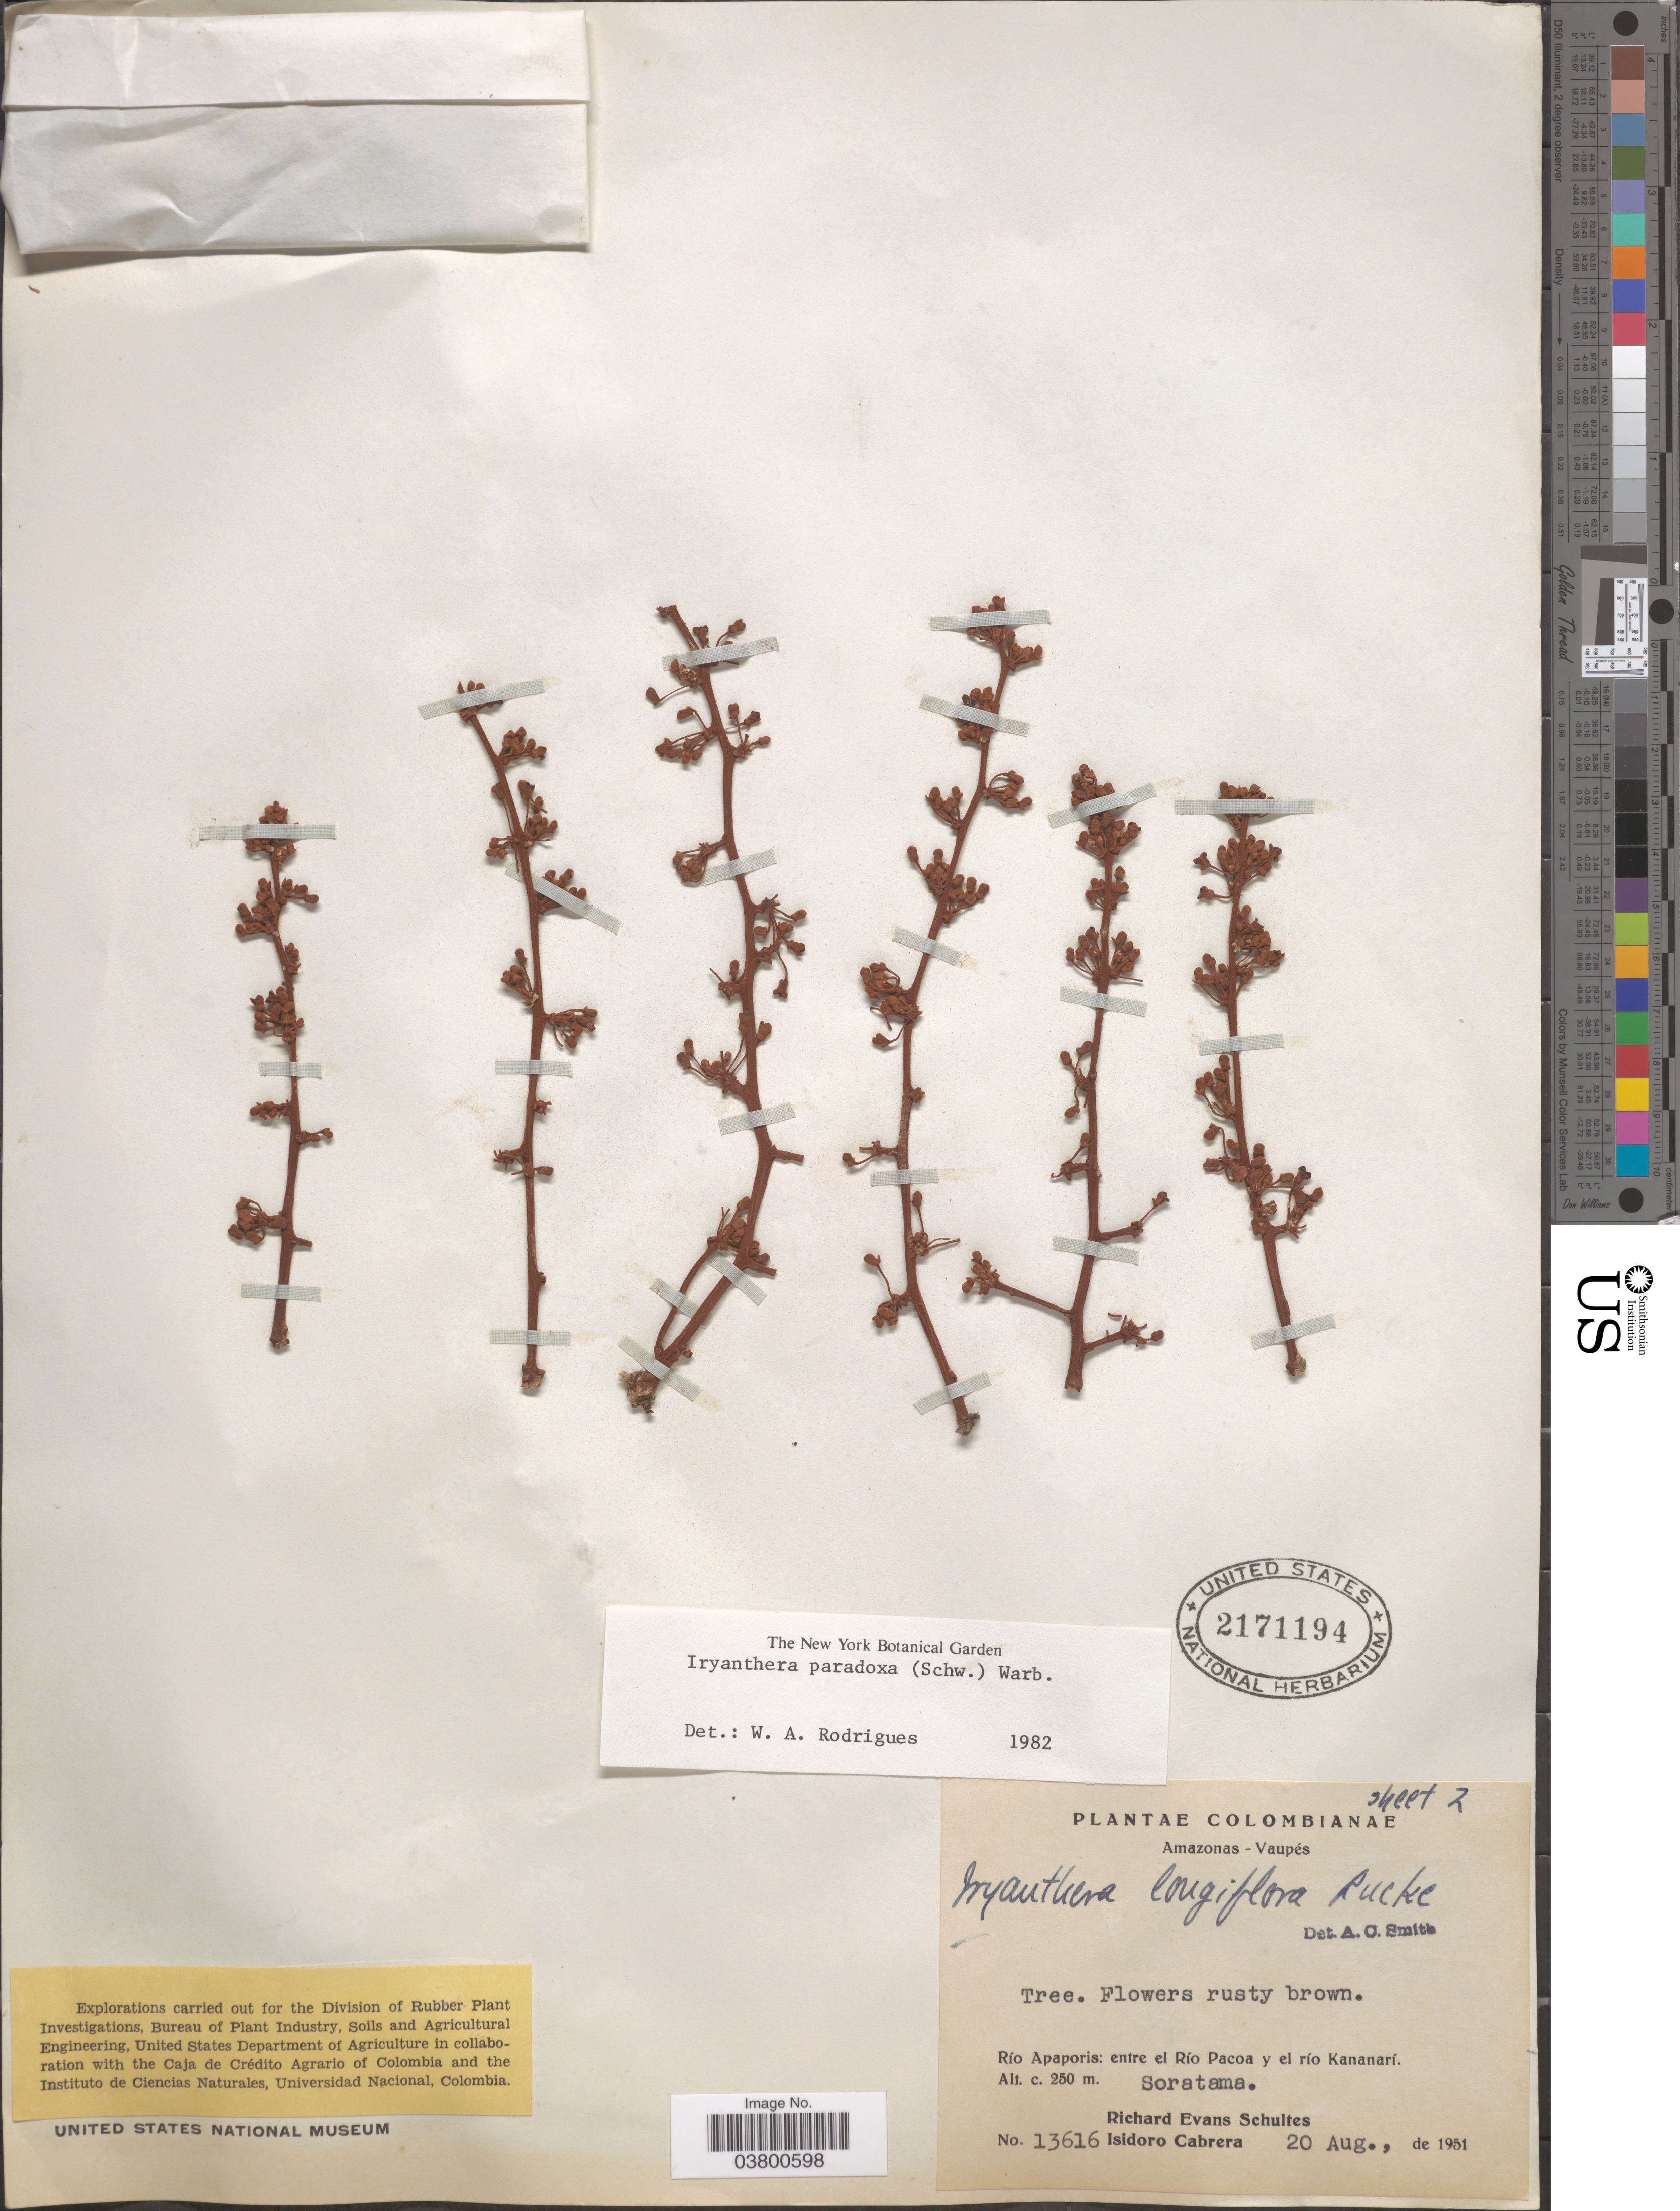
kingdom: Plantae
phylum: Tracheophyta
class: Magnoliopsida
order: Magnoliales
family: Myristicaceae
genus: Iryanthera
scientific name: Iryanthera paradoxa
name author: (Schwacke) Warb.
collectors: R. E. Schultes & I. Cabrera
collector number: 13616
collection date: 1951-08-20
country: Colombia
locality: Amazonas - Vaupés. Río Apaporis: entre el Río Pacoa y el río Kananarí. Soratama.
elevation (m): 250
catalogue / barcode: US 2171194